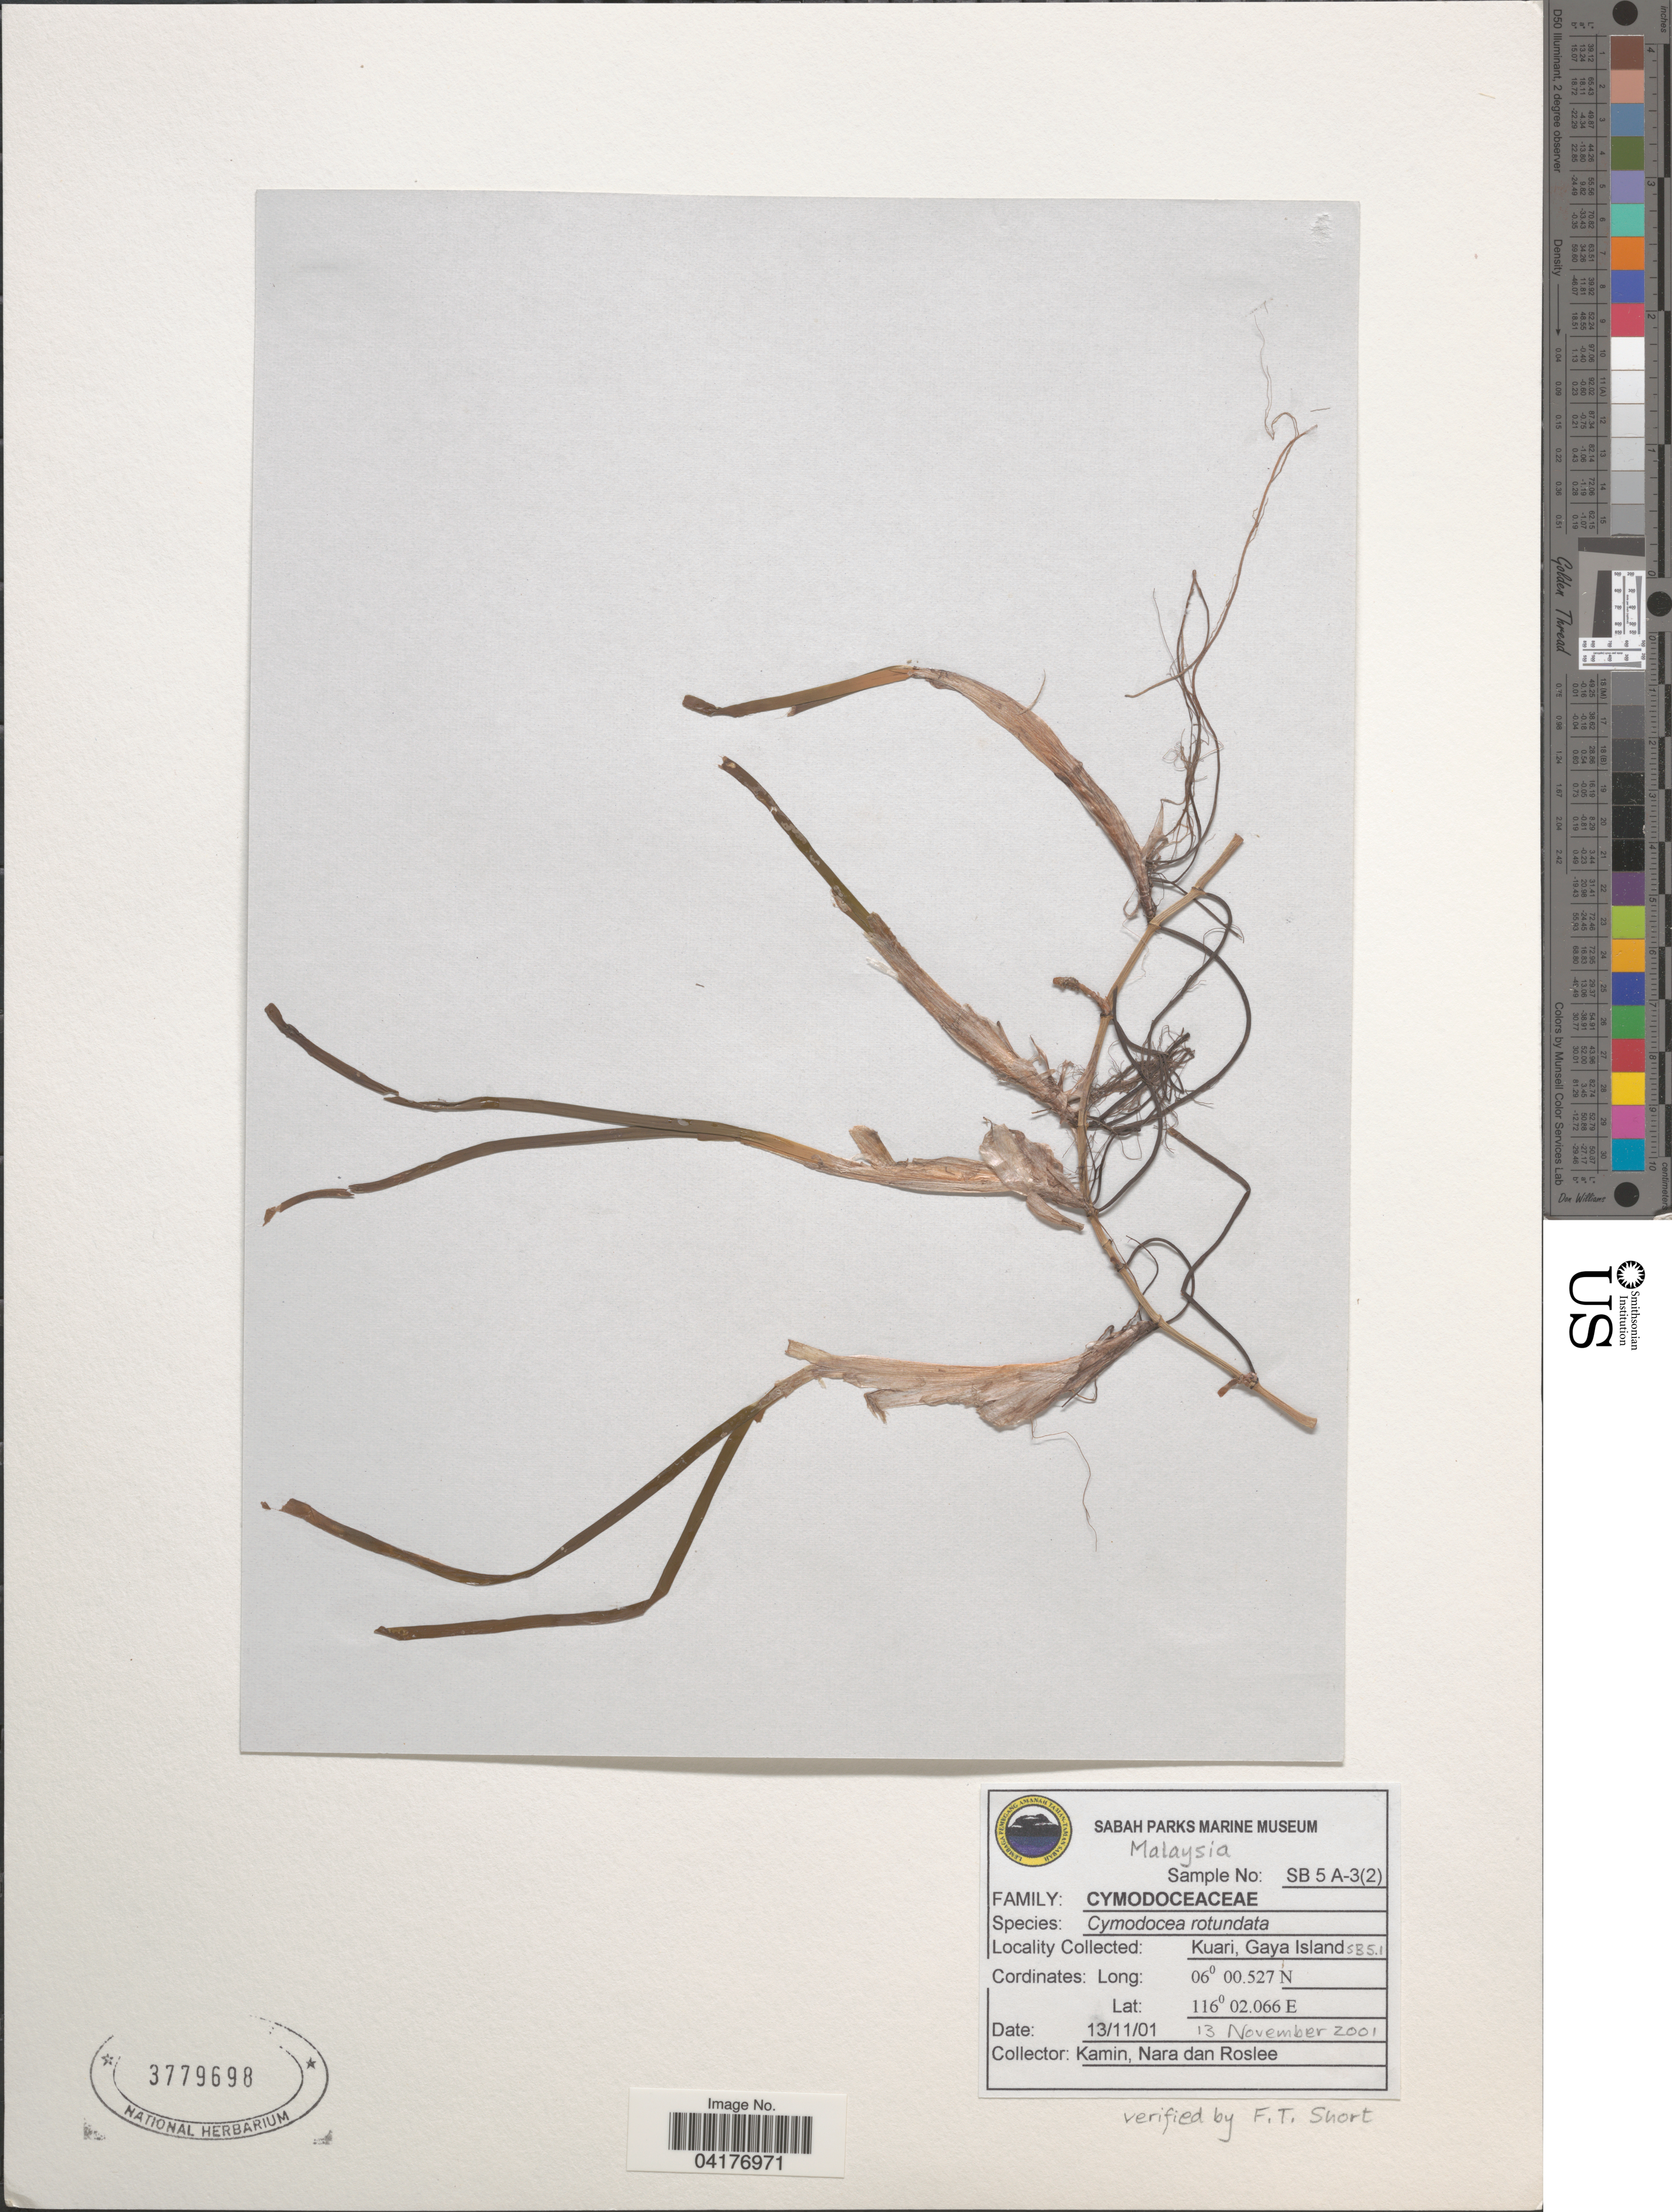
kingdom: Plantae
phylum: Tracheophyta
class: Liliopsida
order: Alismatales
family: Cymodoceaceae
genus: Cymodocea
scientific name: Cymodocea rotundata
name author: Asch. & Schweinf.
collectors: N. Kamin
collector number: SB 5 A-3(2)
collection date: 2001-11-13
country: Malaysia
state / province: Sabah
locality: Kuari, Gaya Island SB5.1.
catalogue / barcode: US 3779698